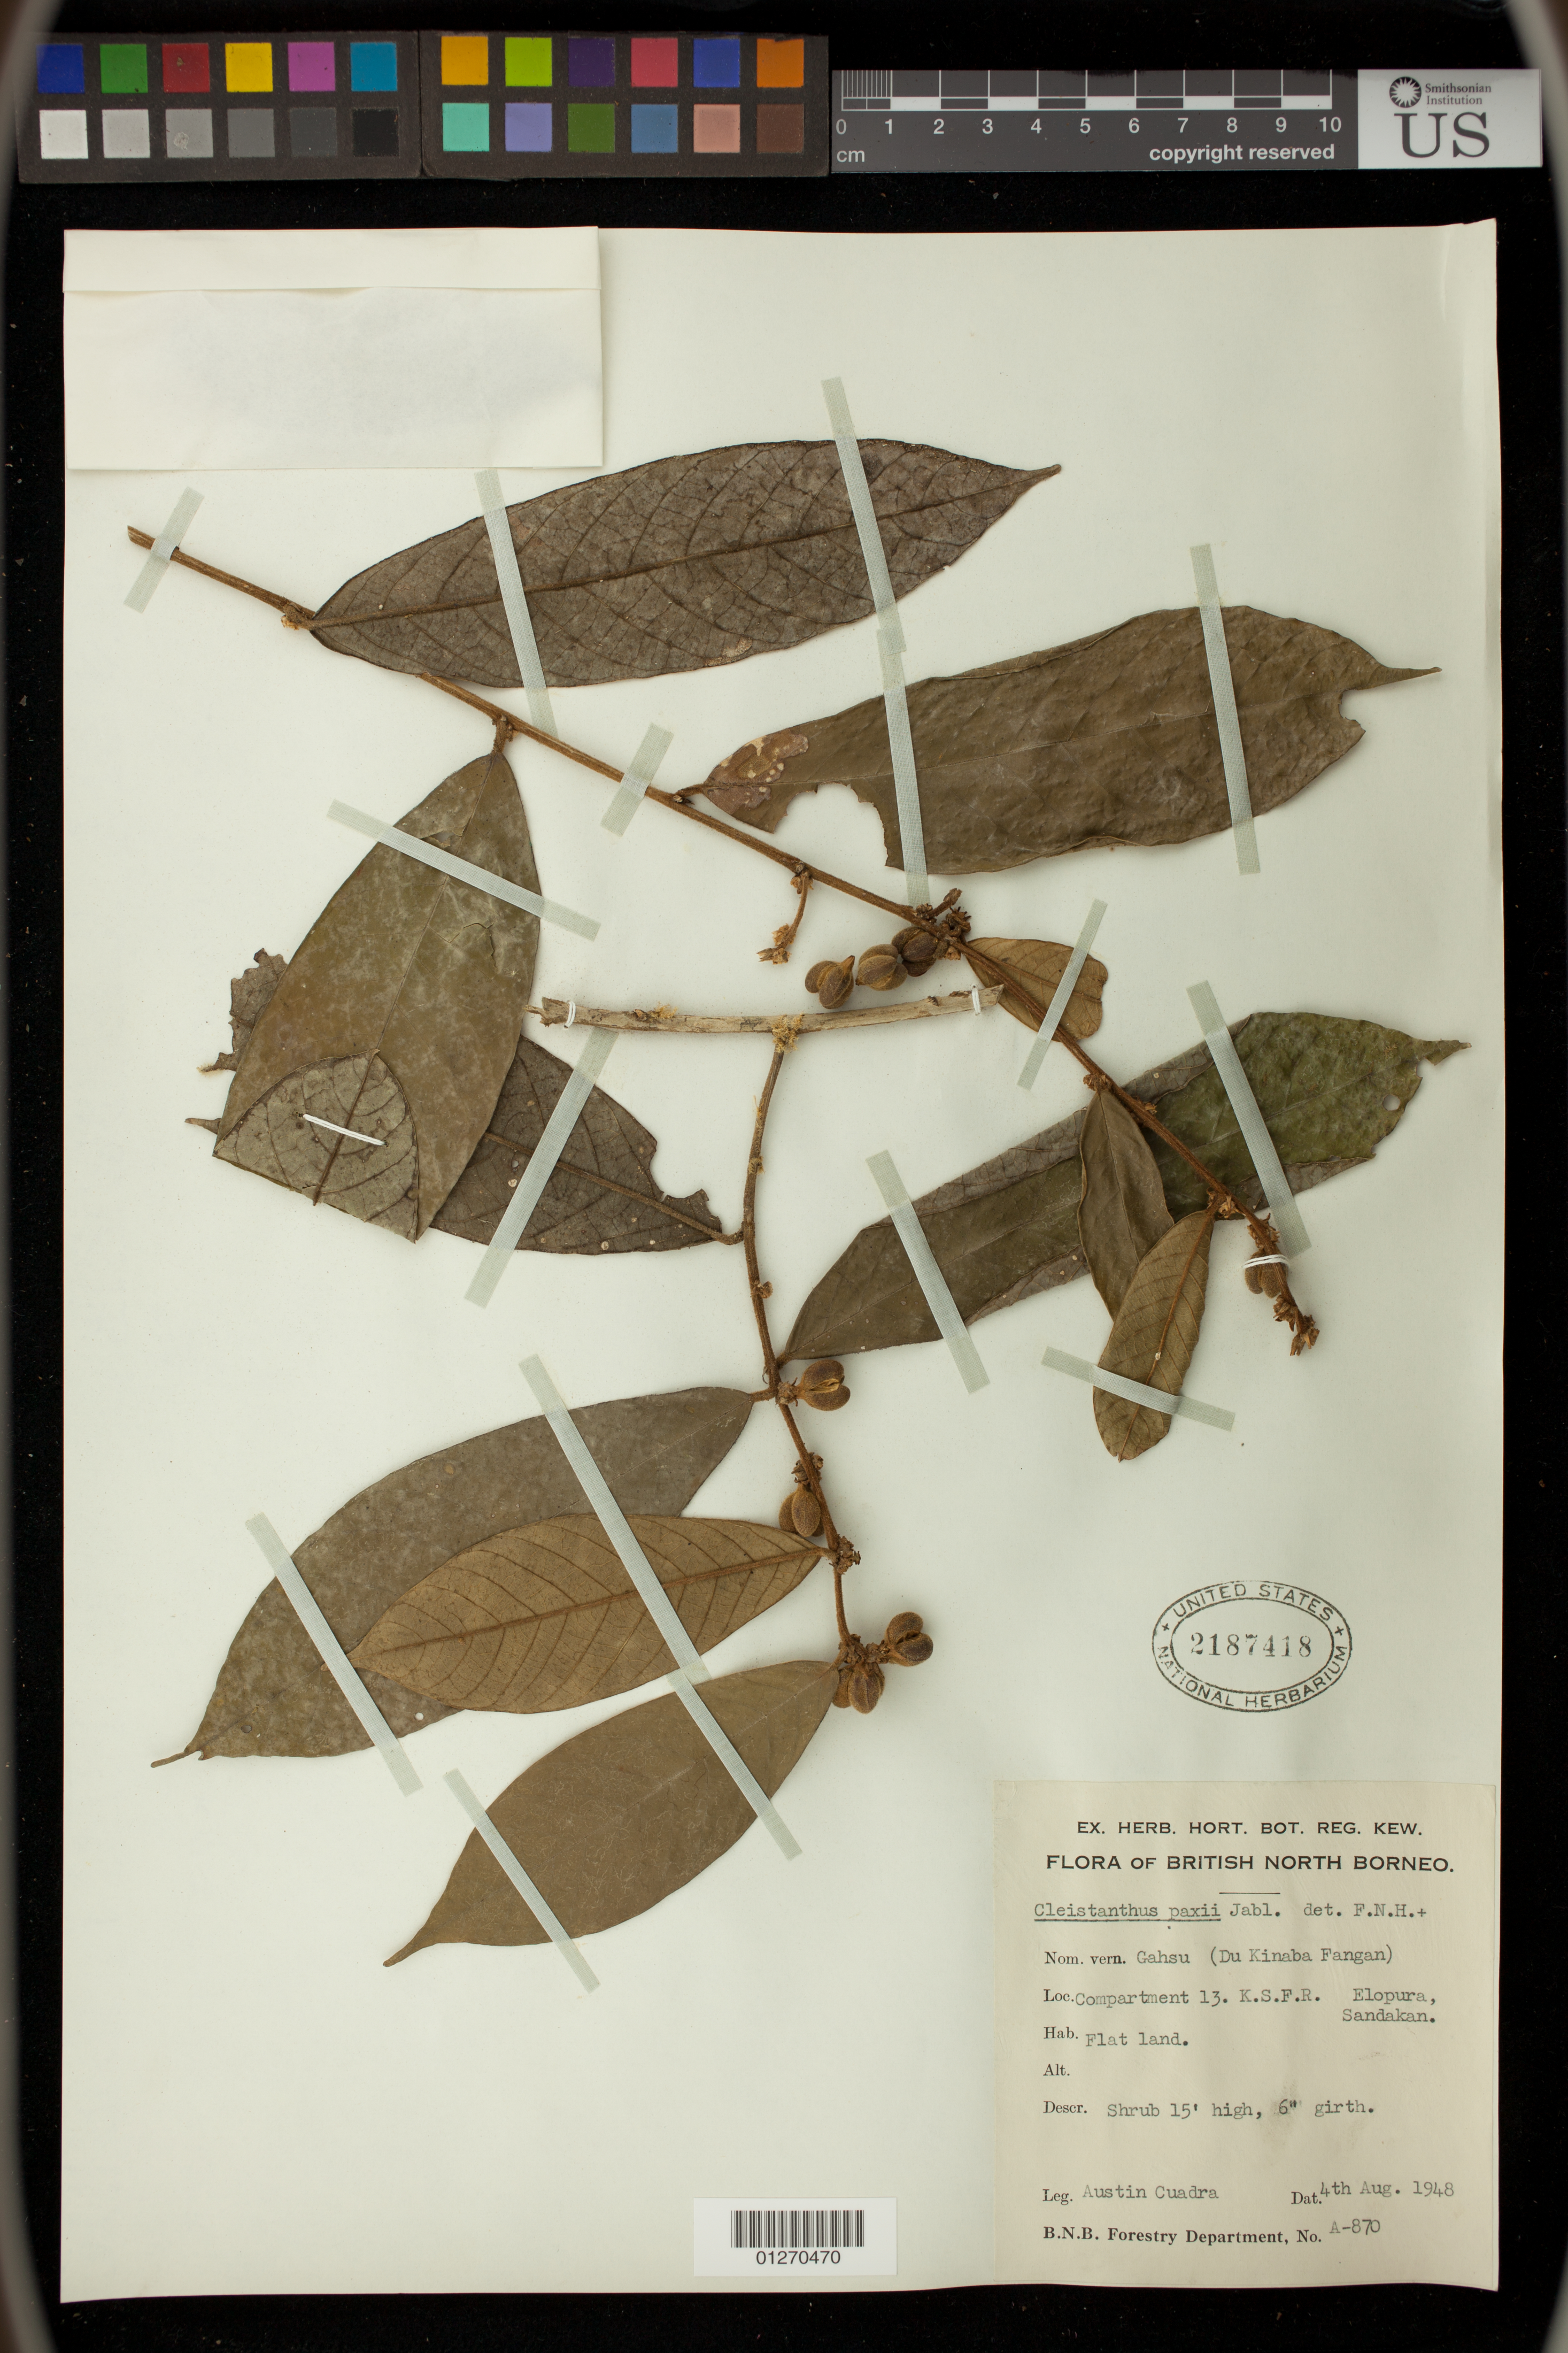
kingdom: Plantae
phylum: Tracheophyta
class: Magnoliopsida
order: Malpighiales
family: Phyllanthaceae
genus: Cleistanthus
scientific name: Cleistanthus paxii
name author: Jabl.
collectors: A. Cuadra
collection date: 1948-08-04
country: Malaysia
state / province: Sabah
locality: Compartment 13 K. S. F. R. Elopura, Sandakan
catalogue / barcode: US 2187418